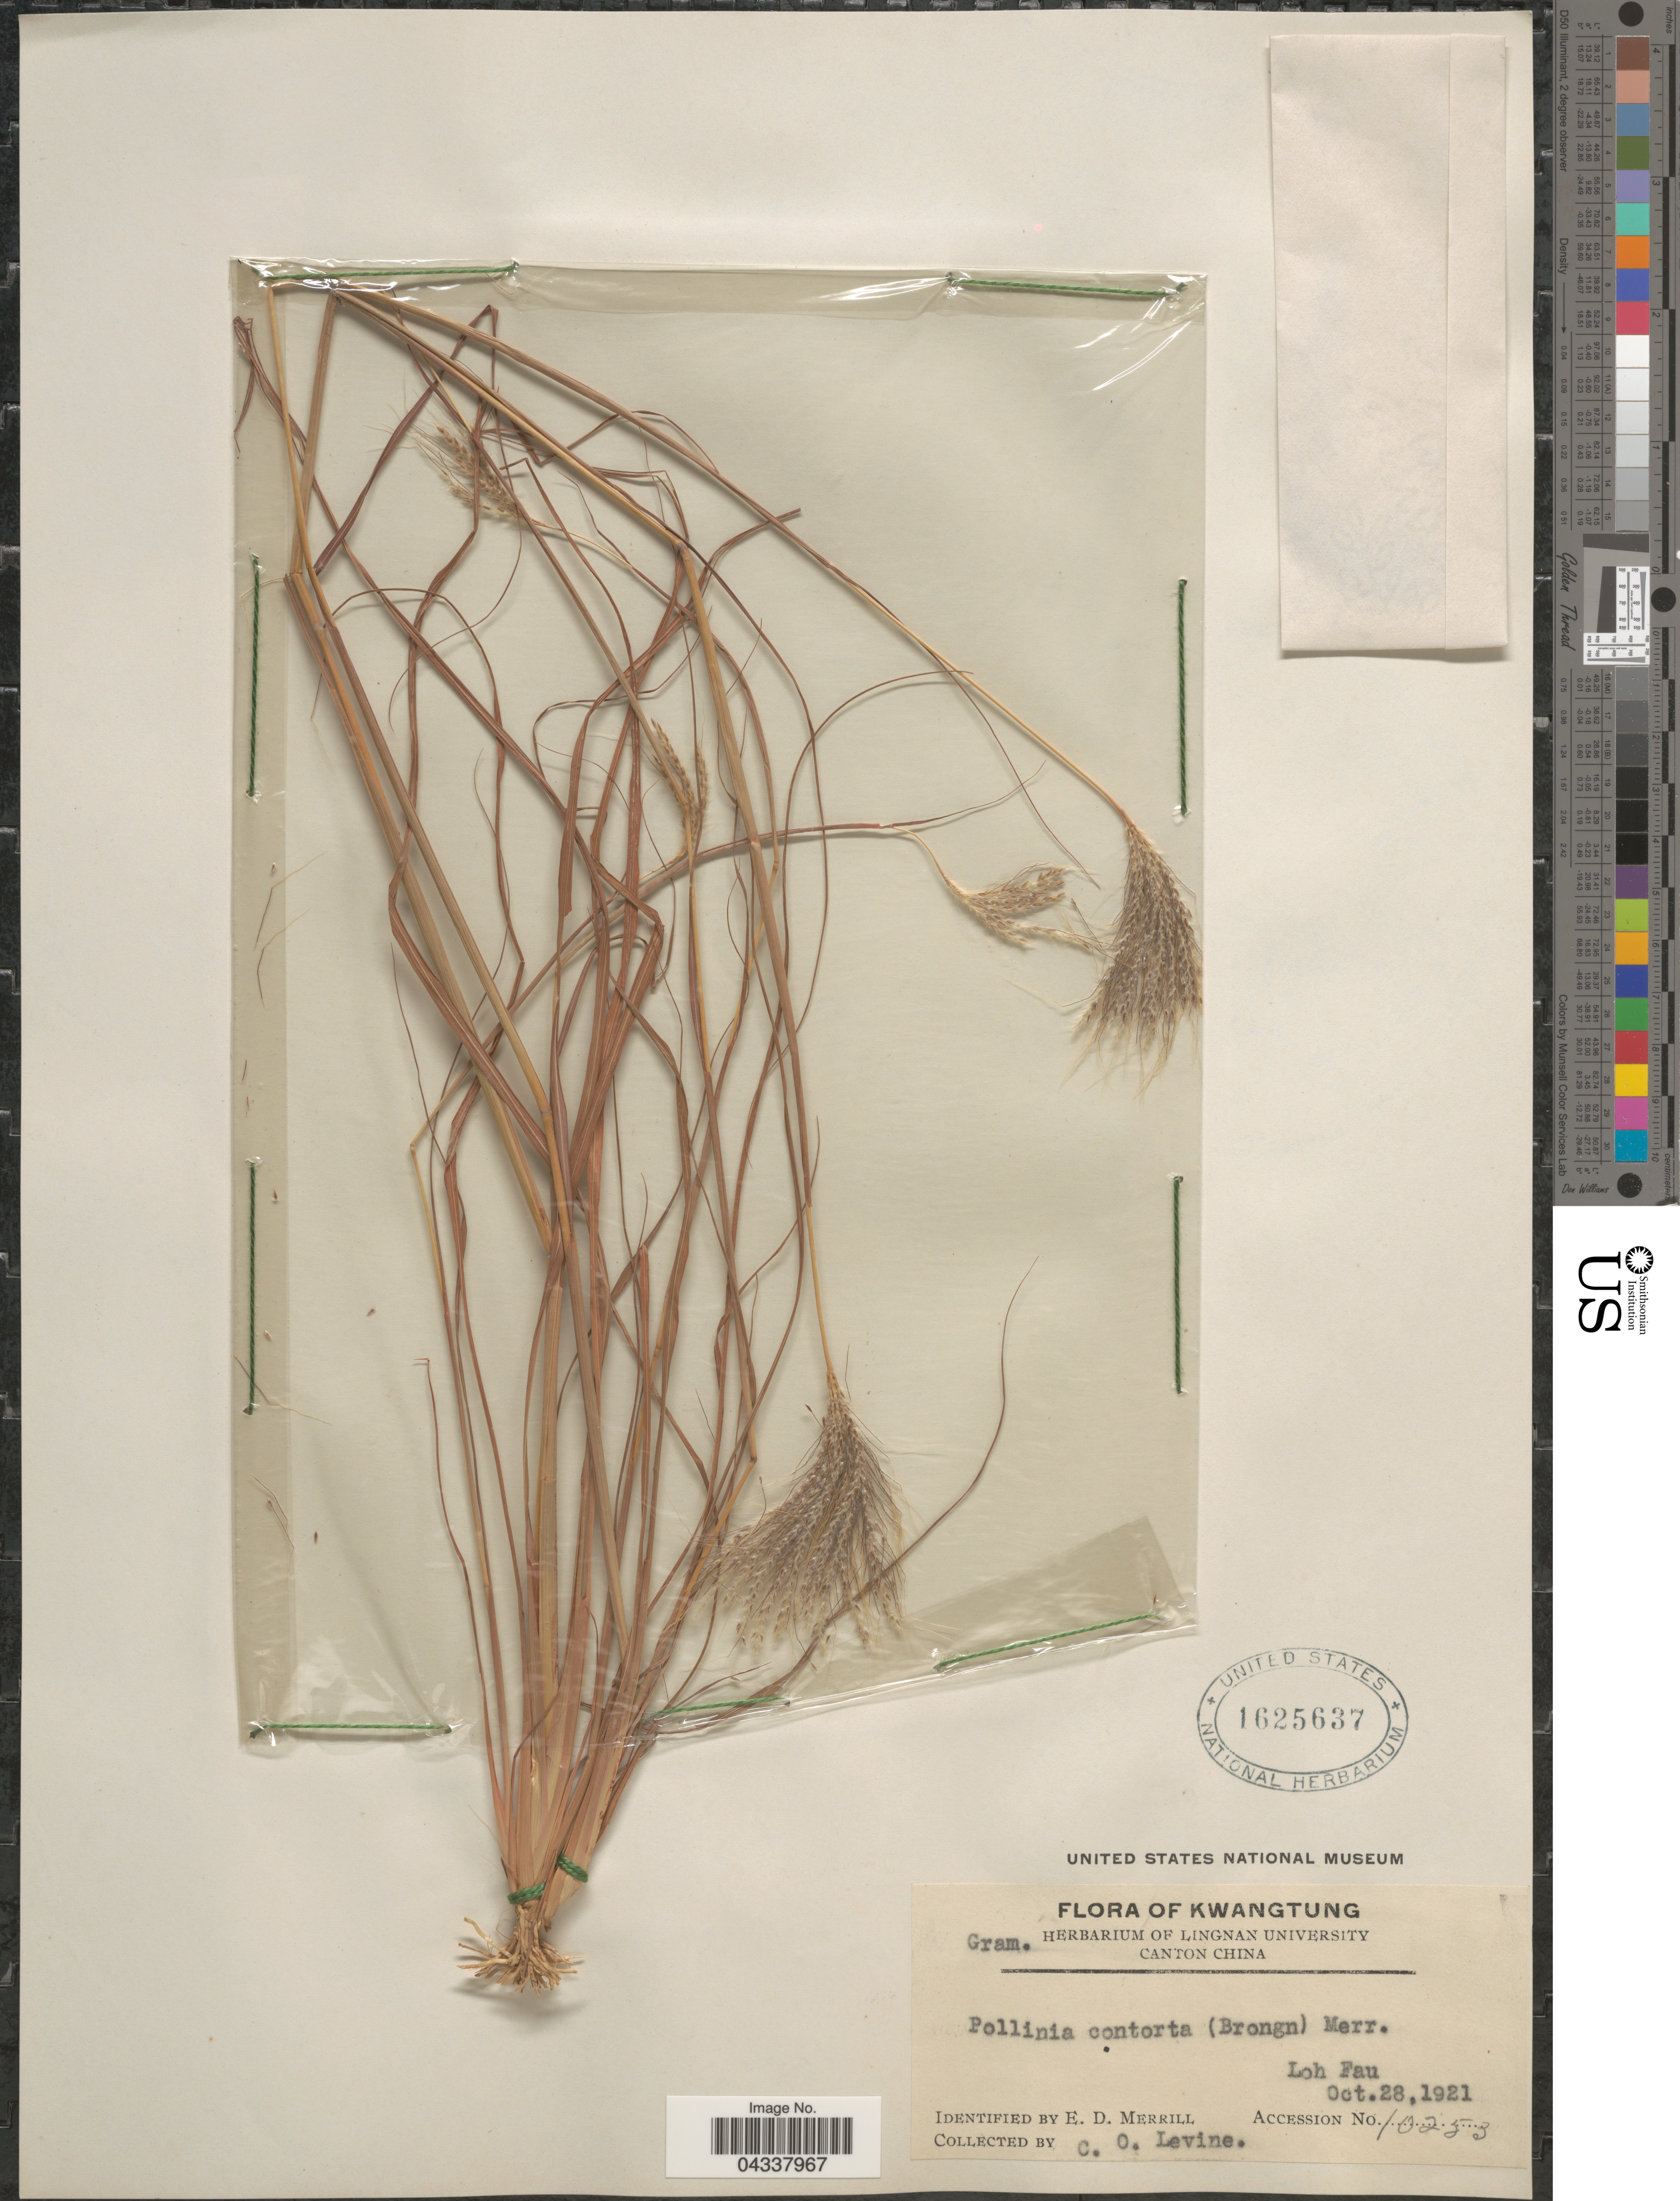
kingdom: Plantae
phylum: Tracheophyta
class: Liliopsida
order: Poales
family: Poaceae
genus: Pseudopogonatherum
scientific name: Pseudopogonatherum contortum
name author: A. Camus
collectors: C. O. Levine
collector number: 10253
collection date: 1921-10-28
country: China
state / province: Guangdong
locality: Kwangtung. Loh Fau.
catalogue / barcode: US 1625637